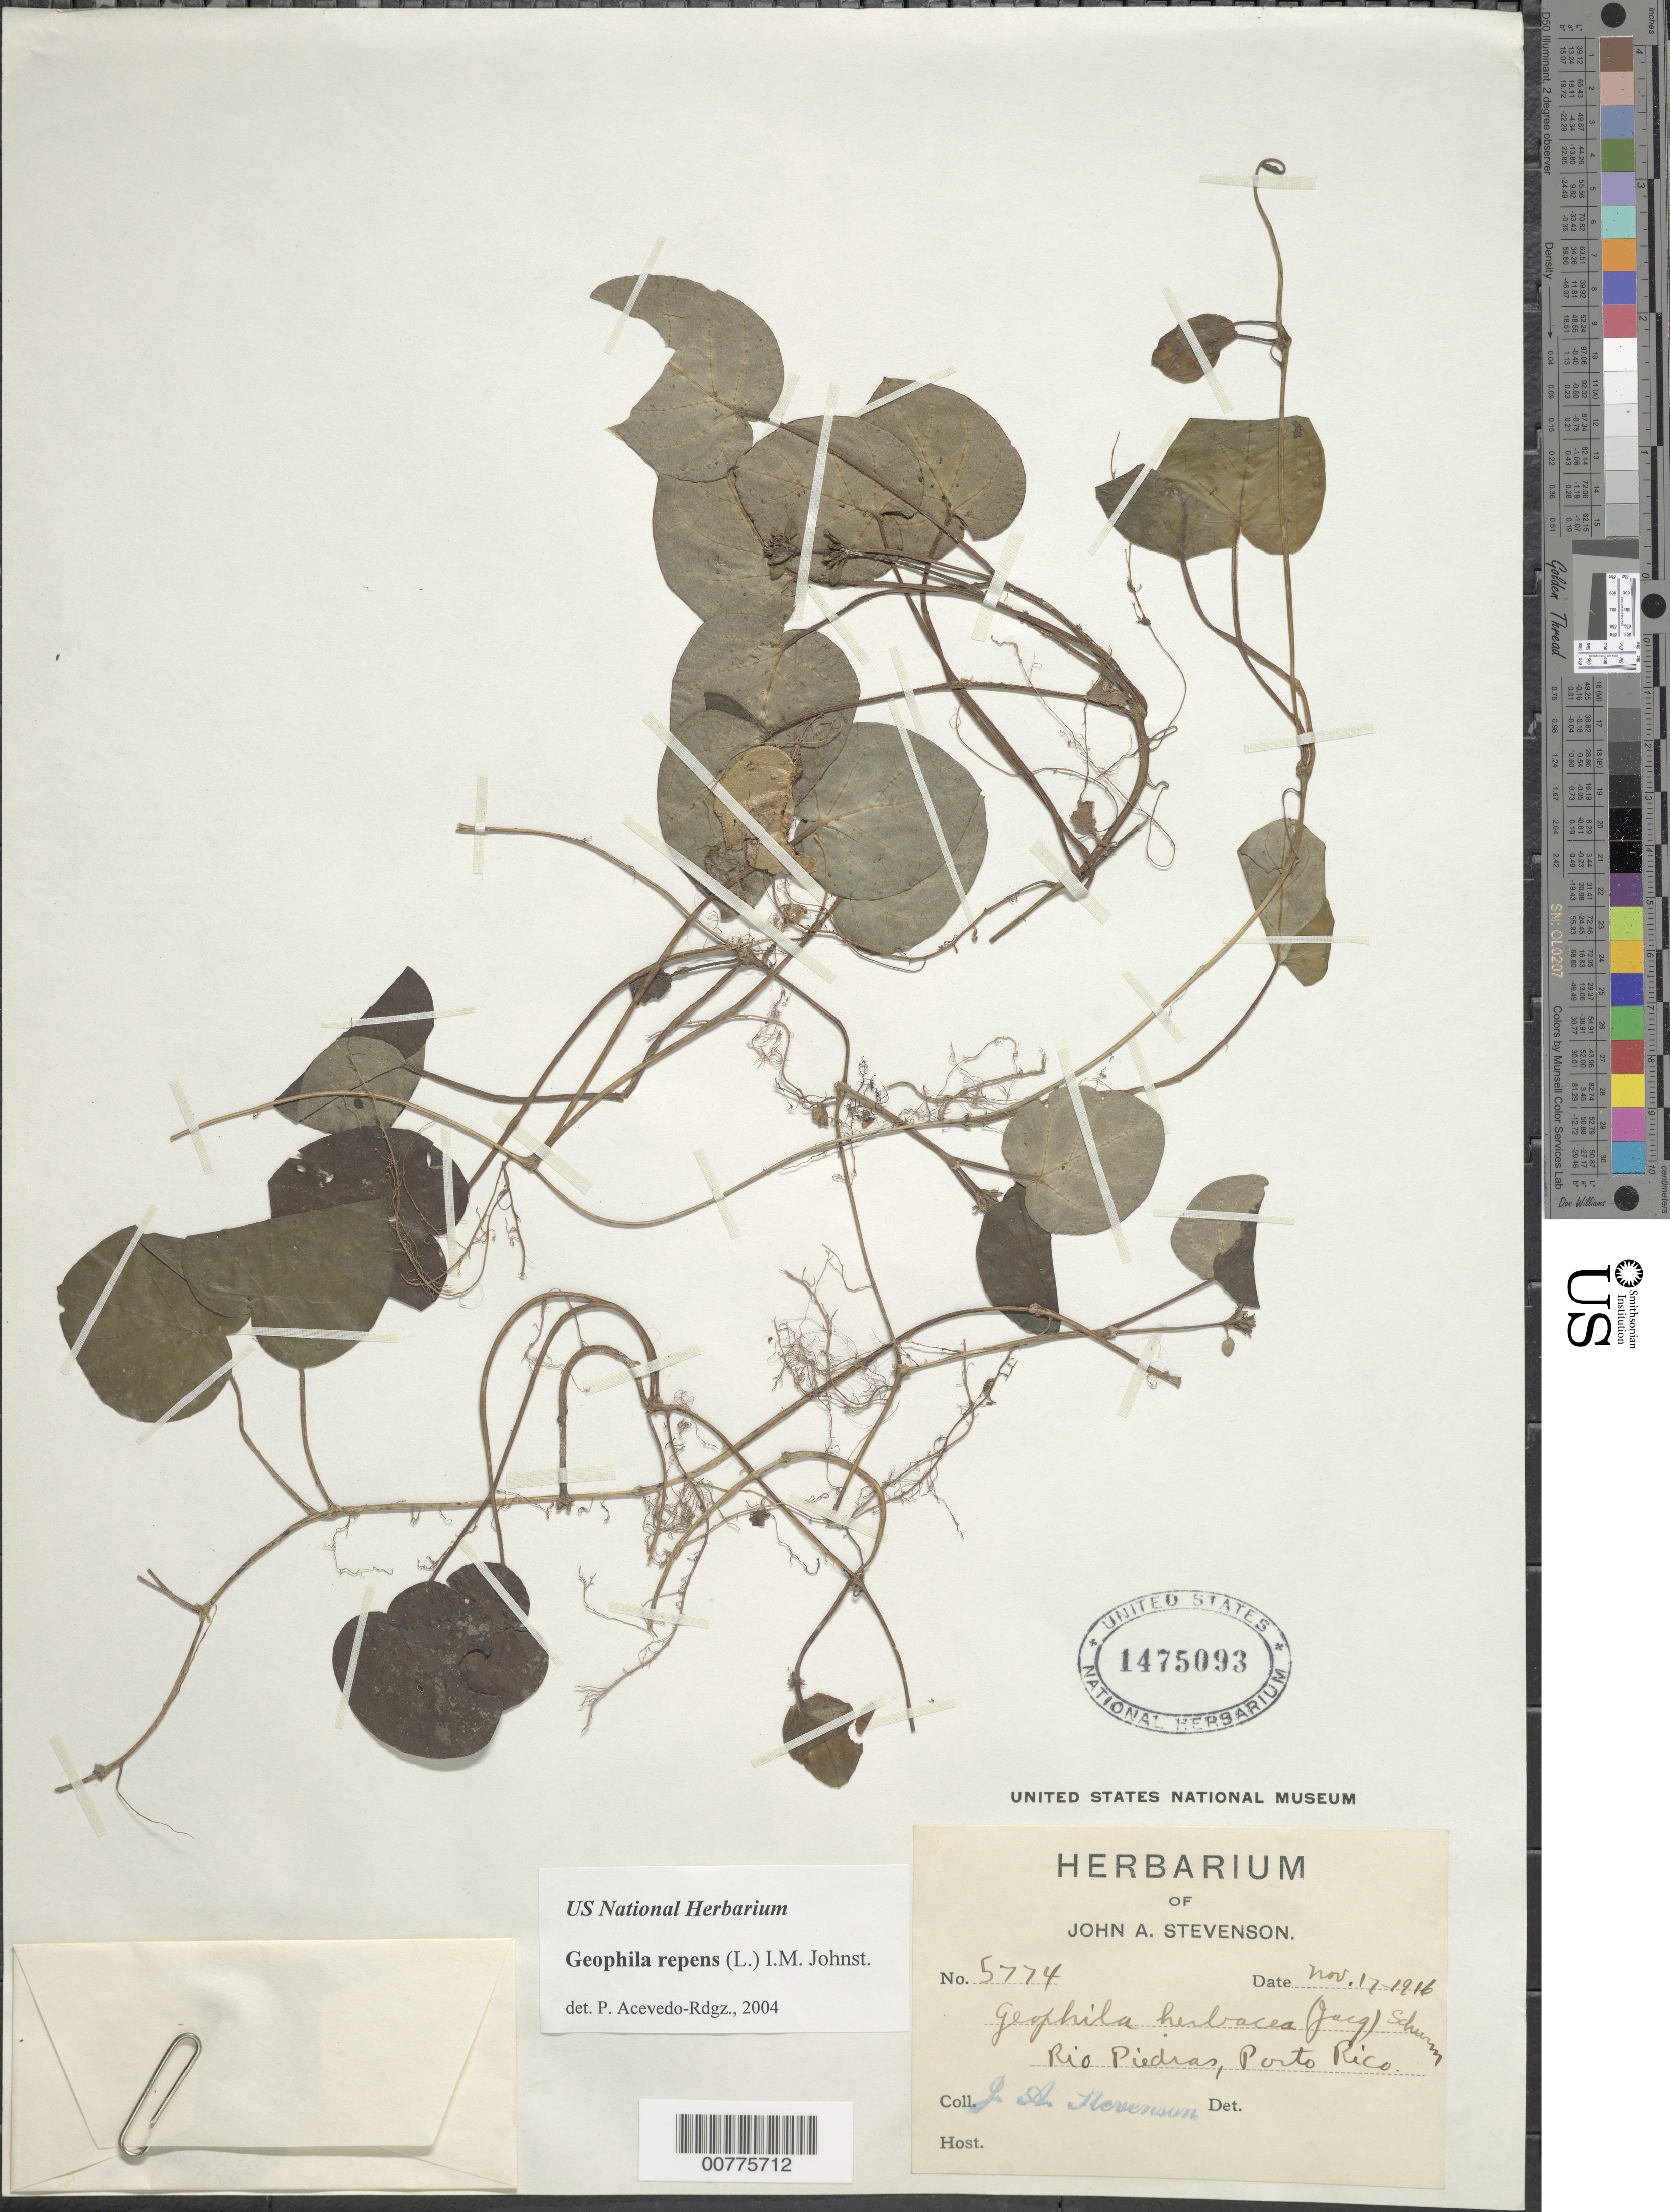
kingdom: Plantae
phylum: Tracheophyta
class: Magnoliopsida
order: Gentianales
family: Rubiaceae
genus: Geophila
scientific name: Geophila repens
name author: (L.) I.M. Johnst.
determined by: Acevedo-Rodríguez, P., (BOT), Smithsonian Institution - National Museum of Natural History (UNITED STATES)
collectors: J. Stevenson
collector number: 5774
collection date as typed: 17 Nov 1916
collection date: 1916-11-17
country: Puerto Rico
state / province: San Juan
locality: Río Piedras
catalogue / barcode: US 1475093